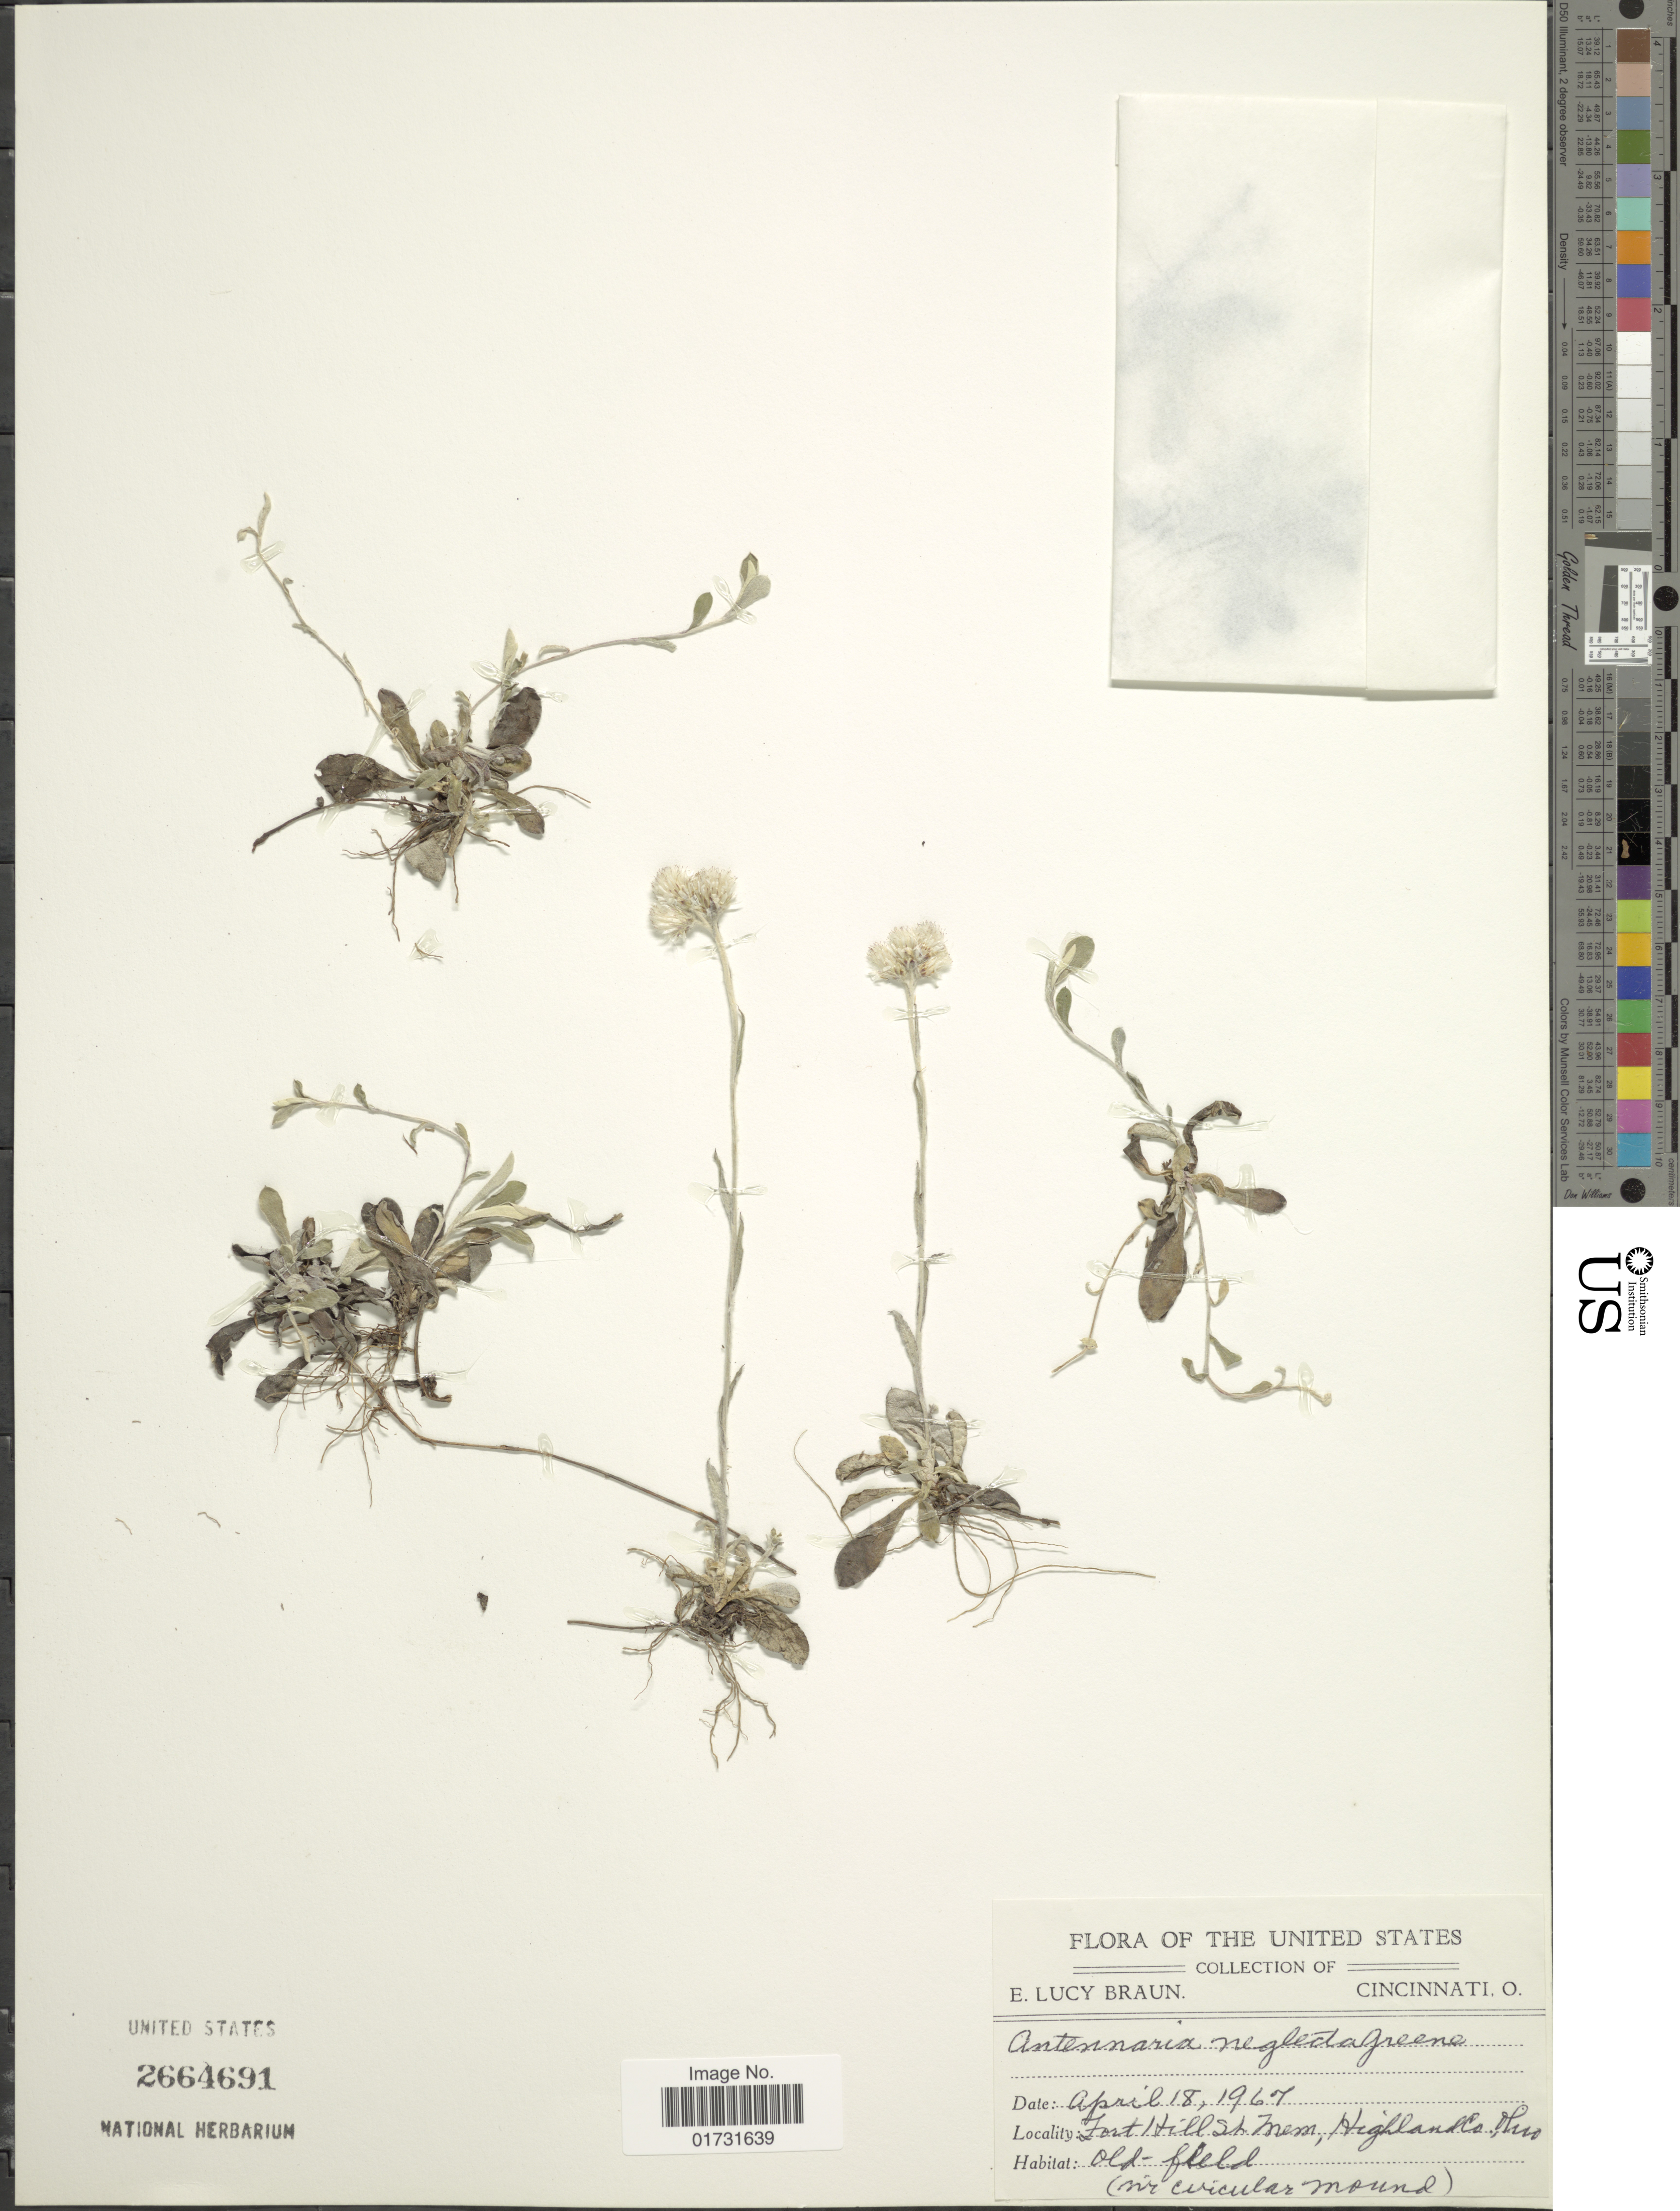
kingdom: Plantae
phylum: Tracheophyta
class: Magnoliopsida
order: Asterales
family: Asteraceae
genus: Antennaria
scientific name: Antennaria neglecta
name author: Greene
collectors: E. L. Braun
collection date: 1967-04-18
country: United States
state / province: Ohio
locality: Fort Hill St. mem, Highland Co.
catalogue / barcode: US 2664691